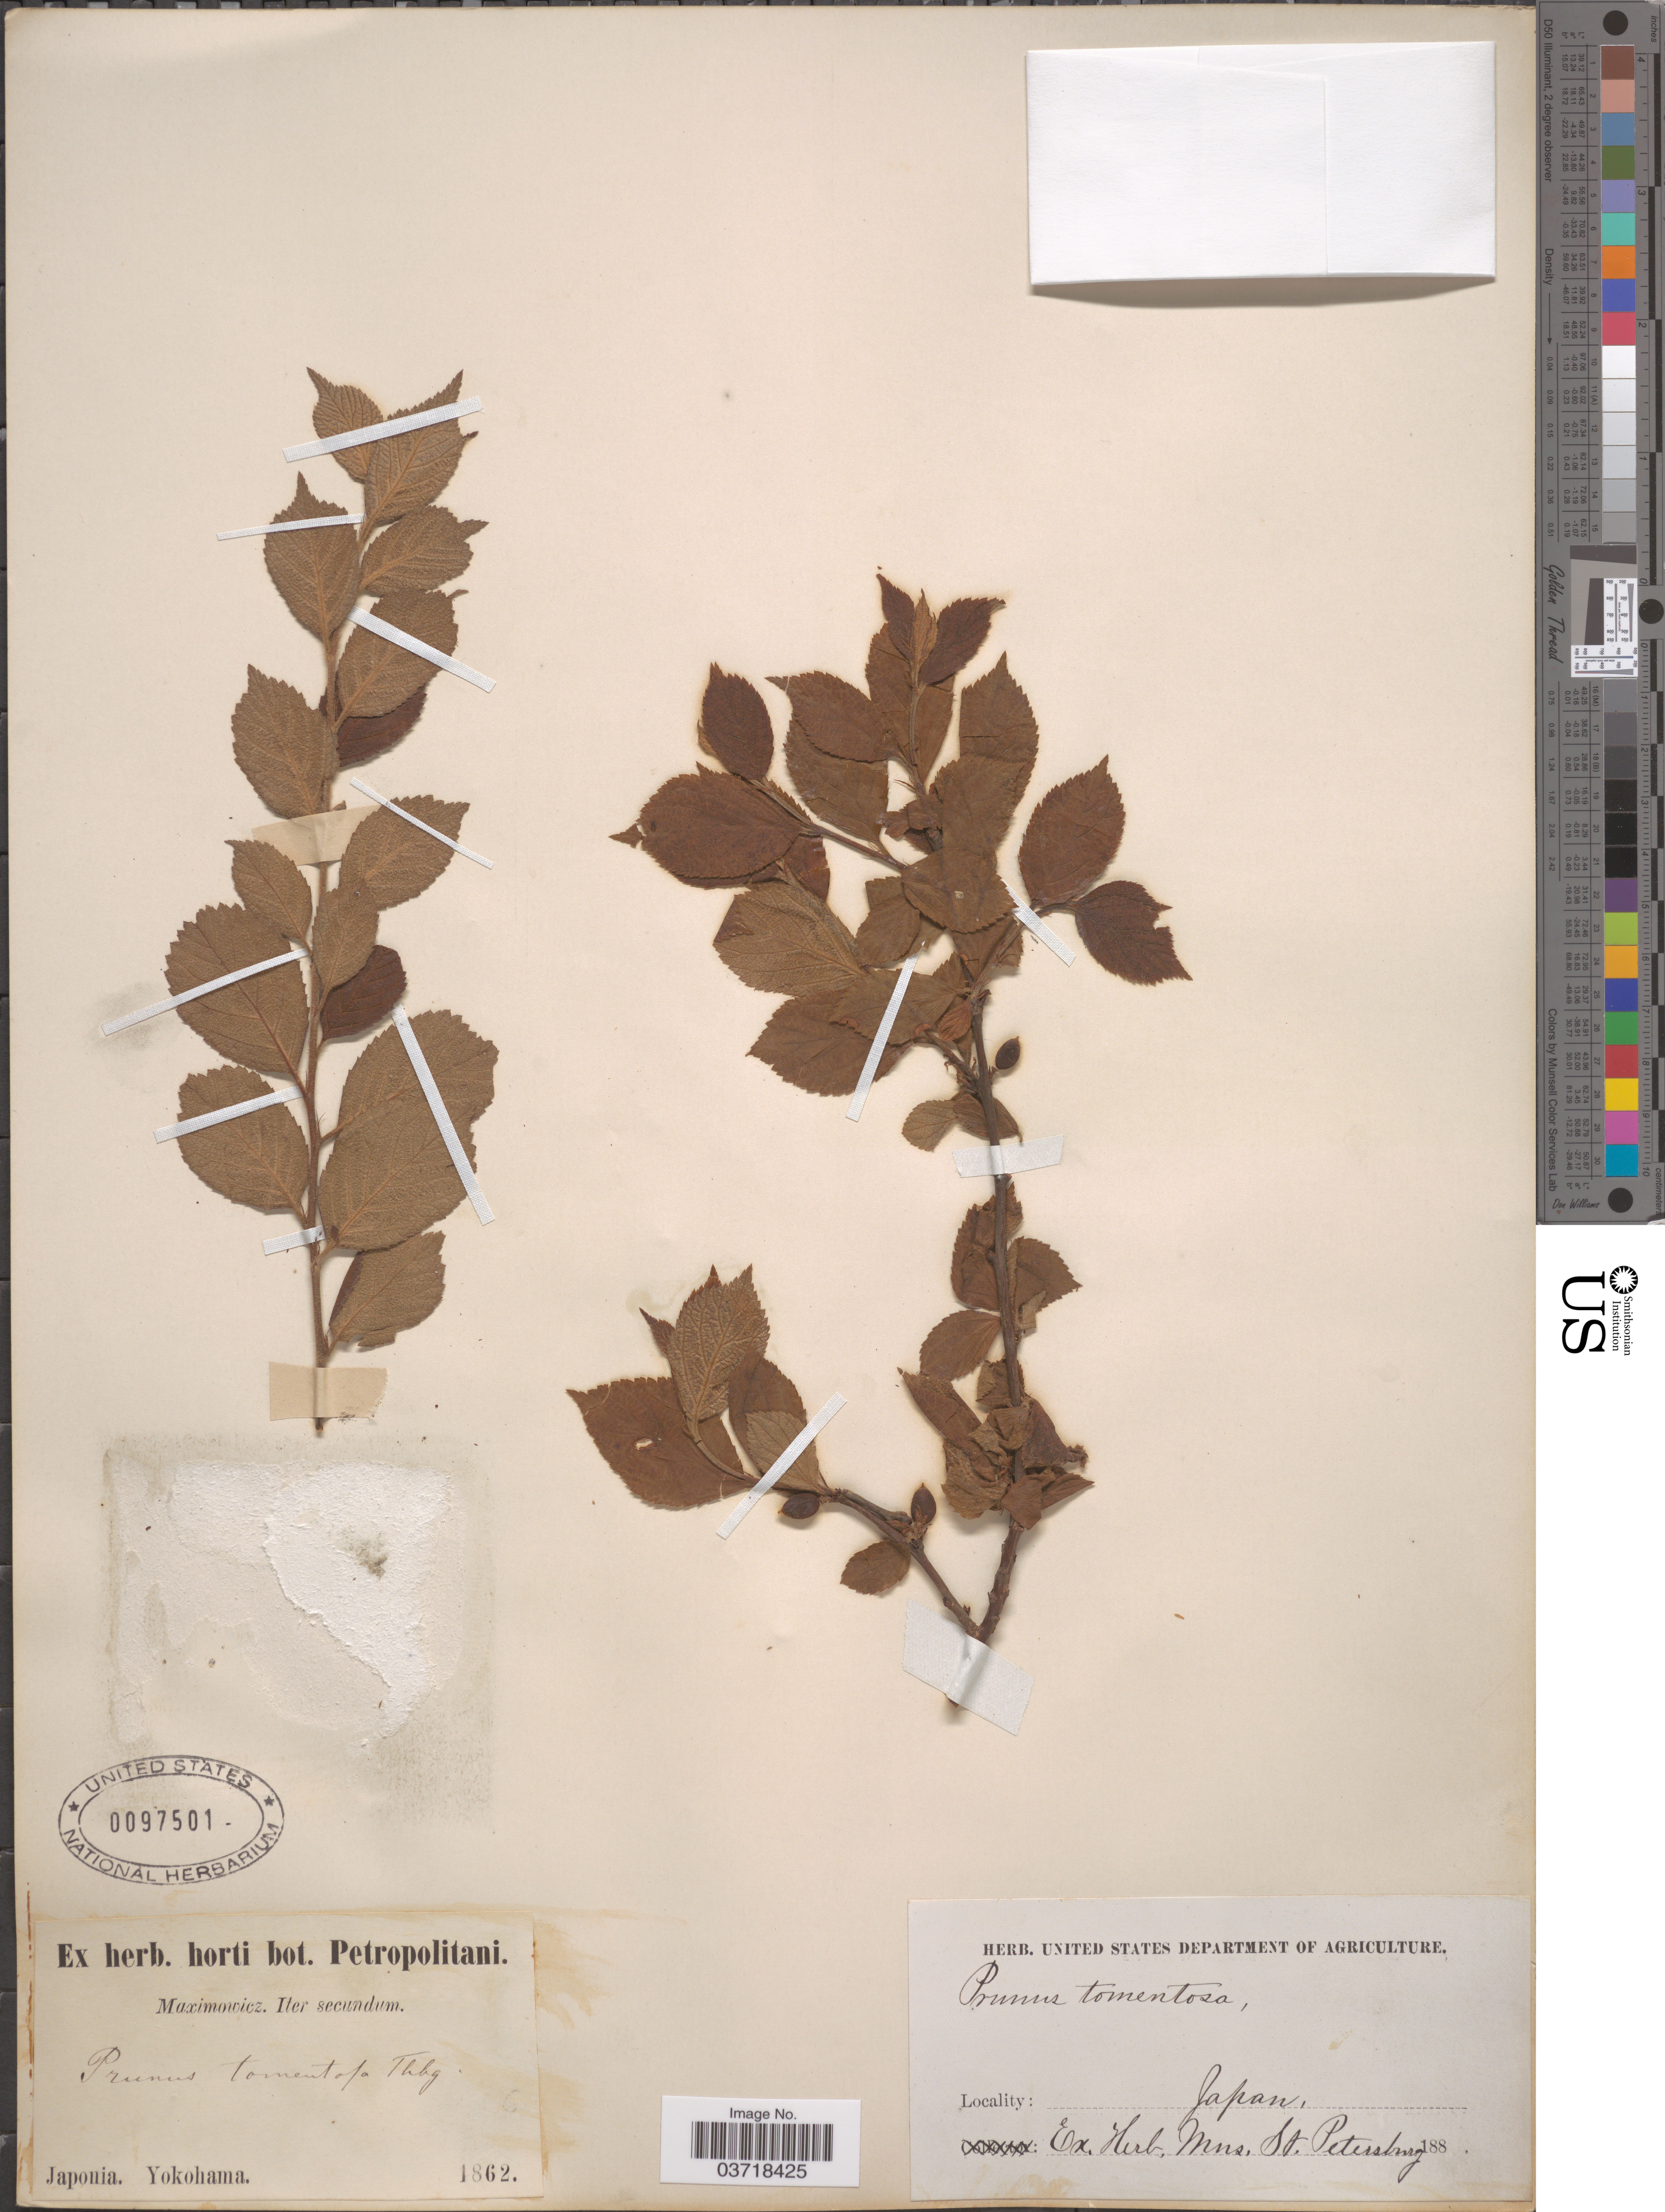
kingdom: Plantae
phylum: Tracheophyta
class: Magnoliopsida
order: Rosales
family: Rosaceae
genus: Prunus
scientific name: Prunus tomentosa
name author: Thunb.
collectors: Maximowicz, --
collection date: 1862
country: Japan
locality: Yokohama.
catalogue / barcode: US 97501